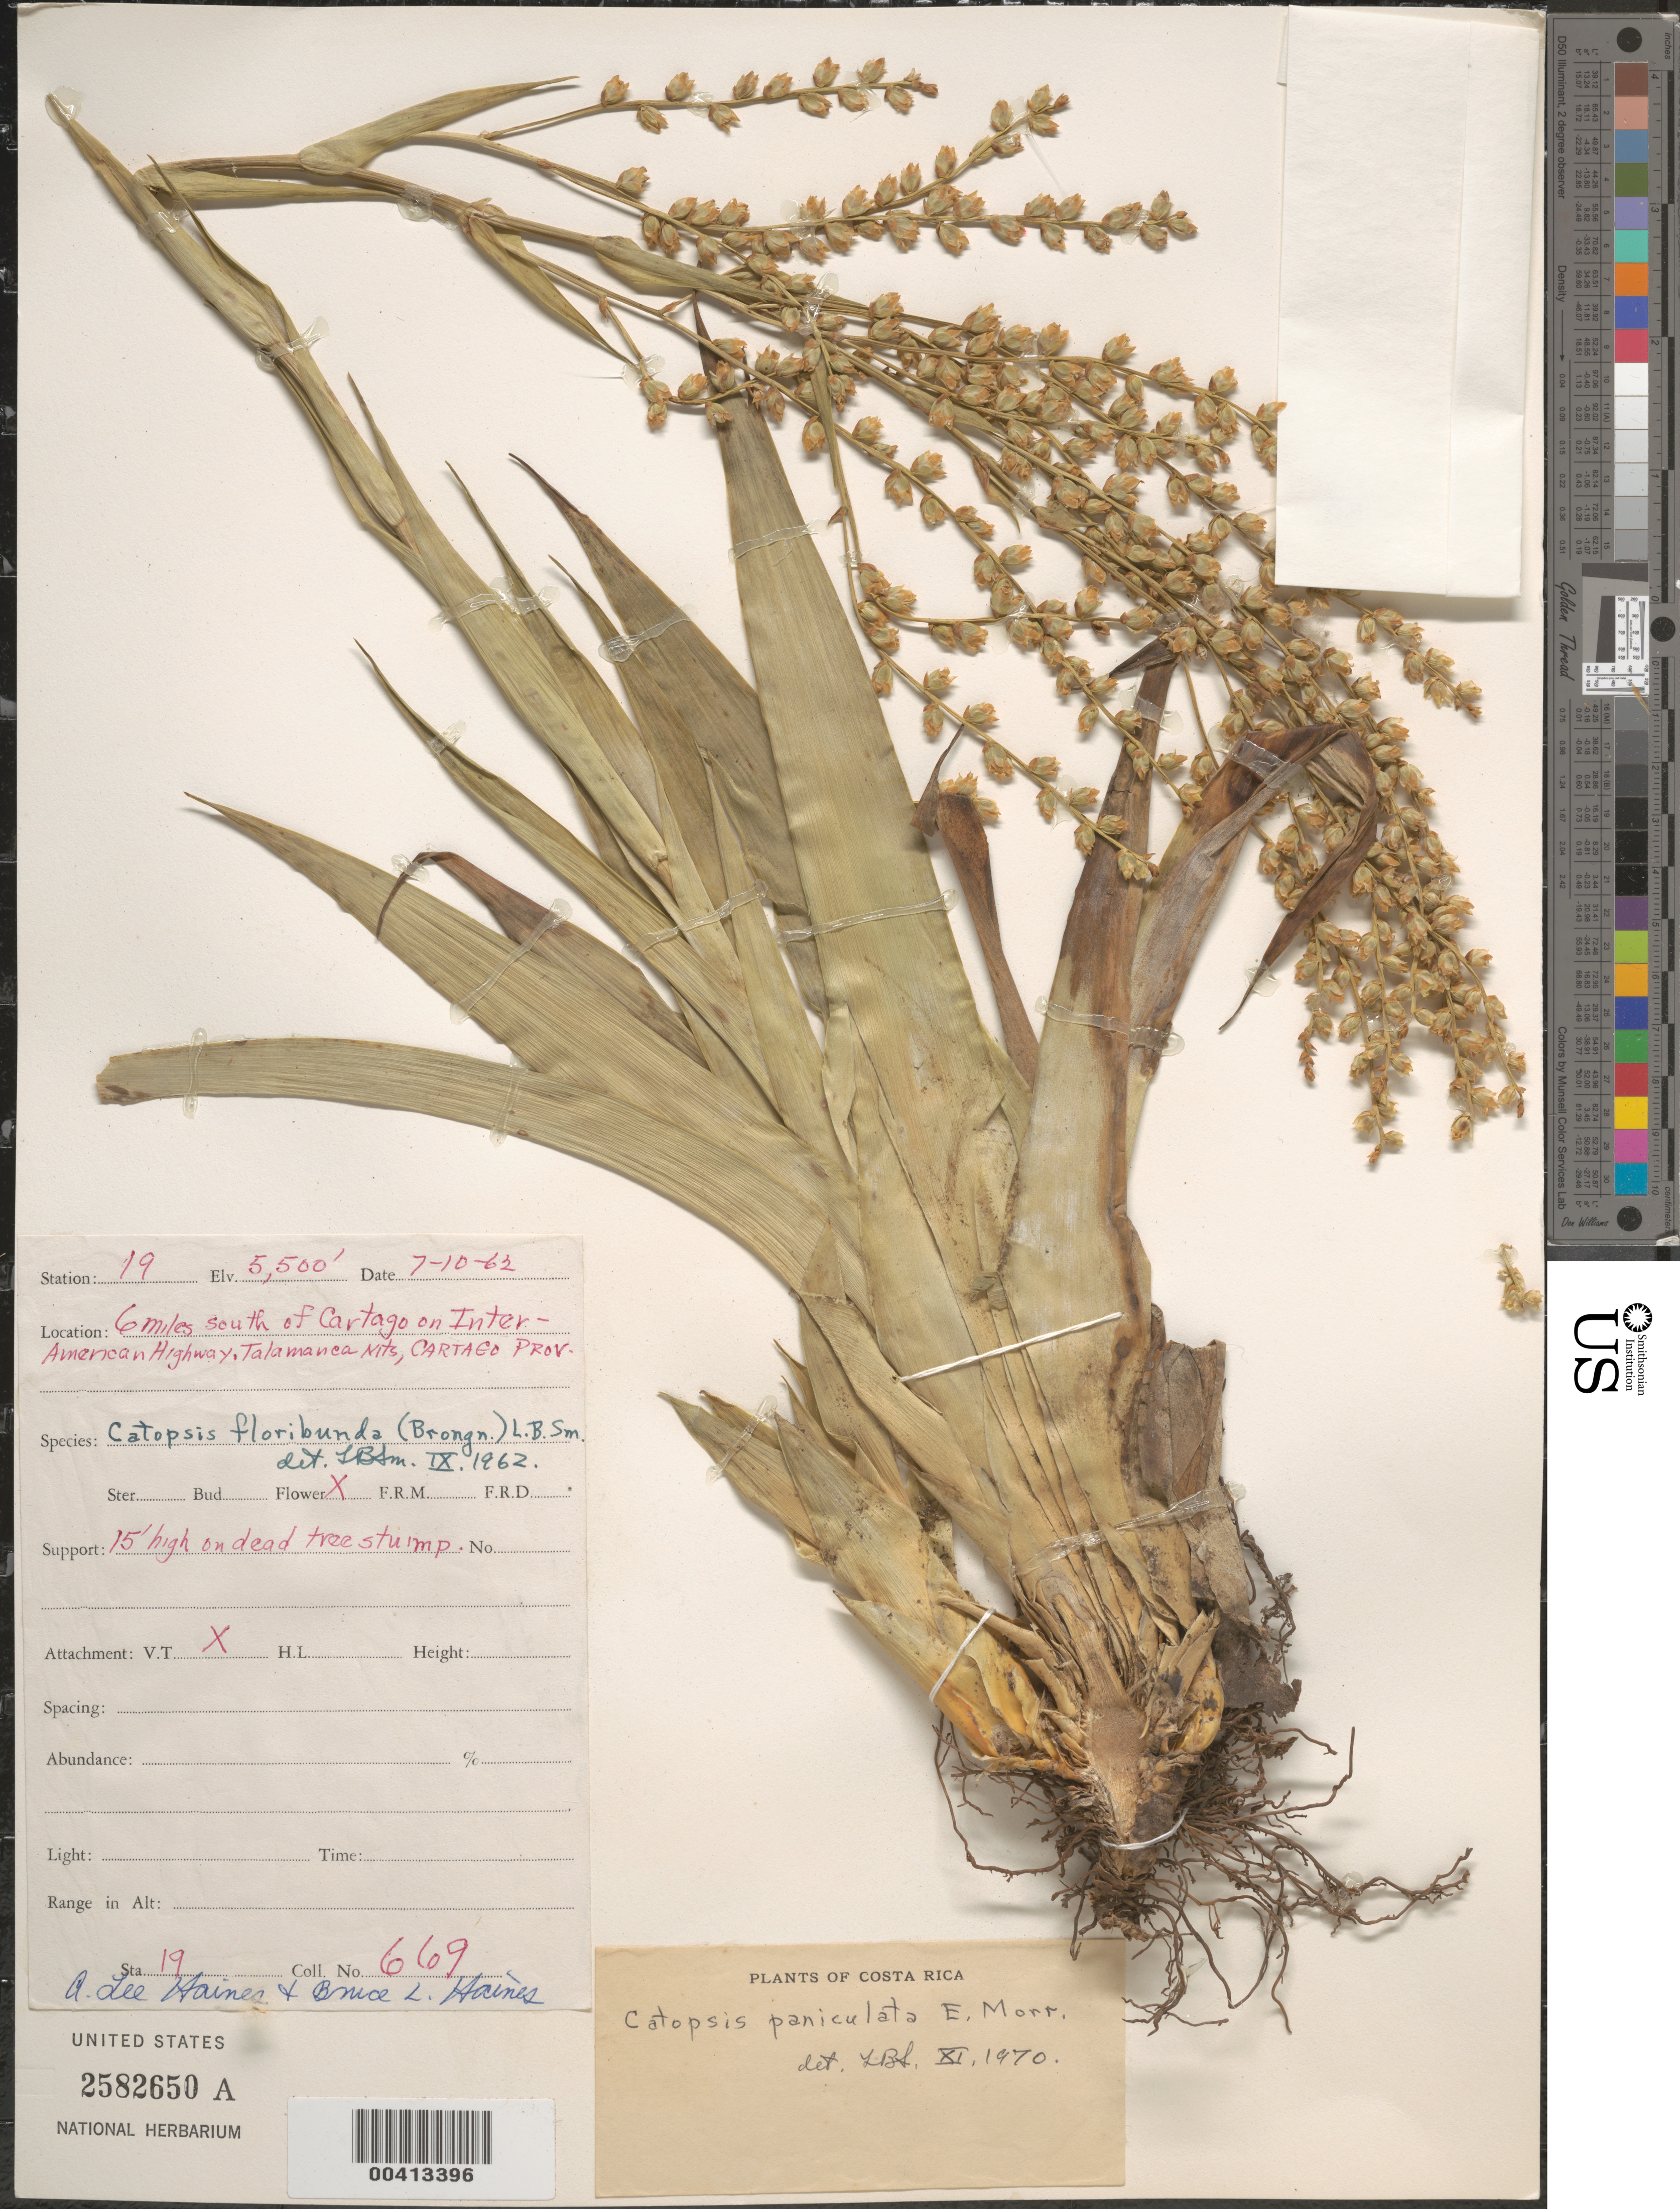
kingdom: Plantae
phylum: Tracheophyta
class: Liliopsida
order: Poales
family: Bromeliaceae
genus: Catopsis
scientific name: Catopsis paniculata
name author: É. Morren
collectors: A. L. Haines & B. L. Haines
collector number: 669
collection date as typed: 07 Oct 1962 or 10 Sep 1962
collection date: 1962-09-10 or 1962-10-07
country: Costa Rica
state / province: Cartago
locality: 6 miles S of Cartago on Interamerican Highway, Talamanca Mtns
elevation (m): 1676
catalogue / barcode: US 2582650A